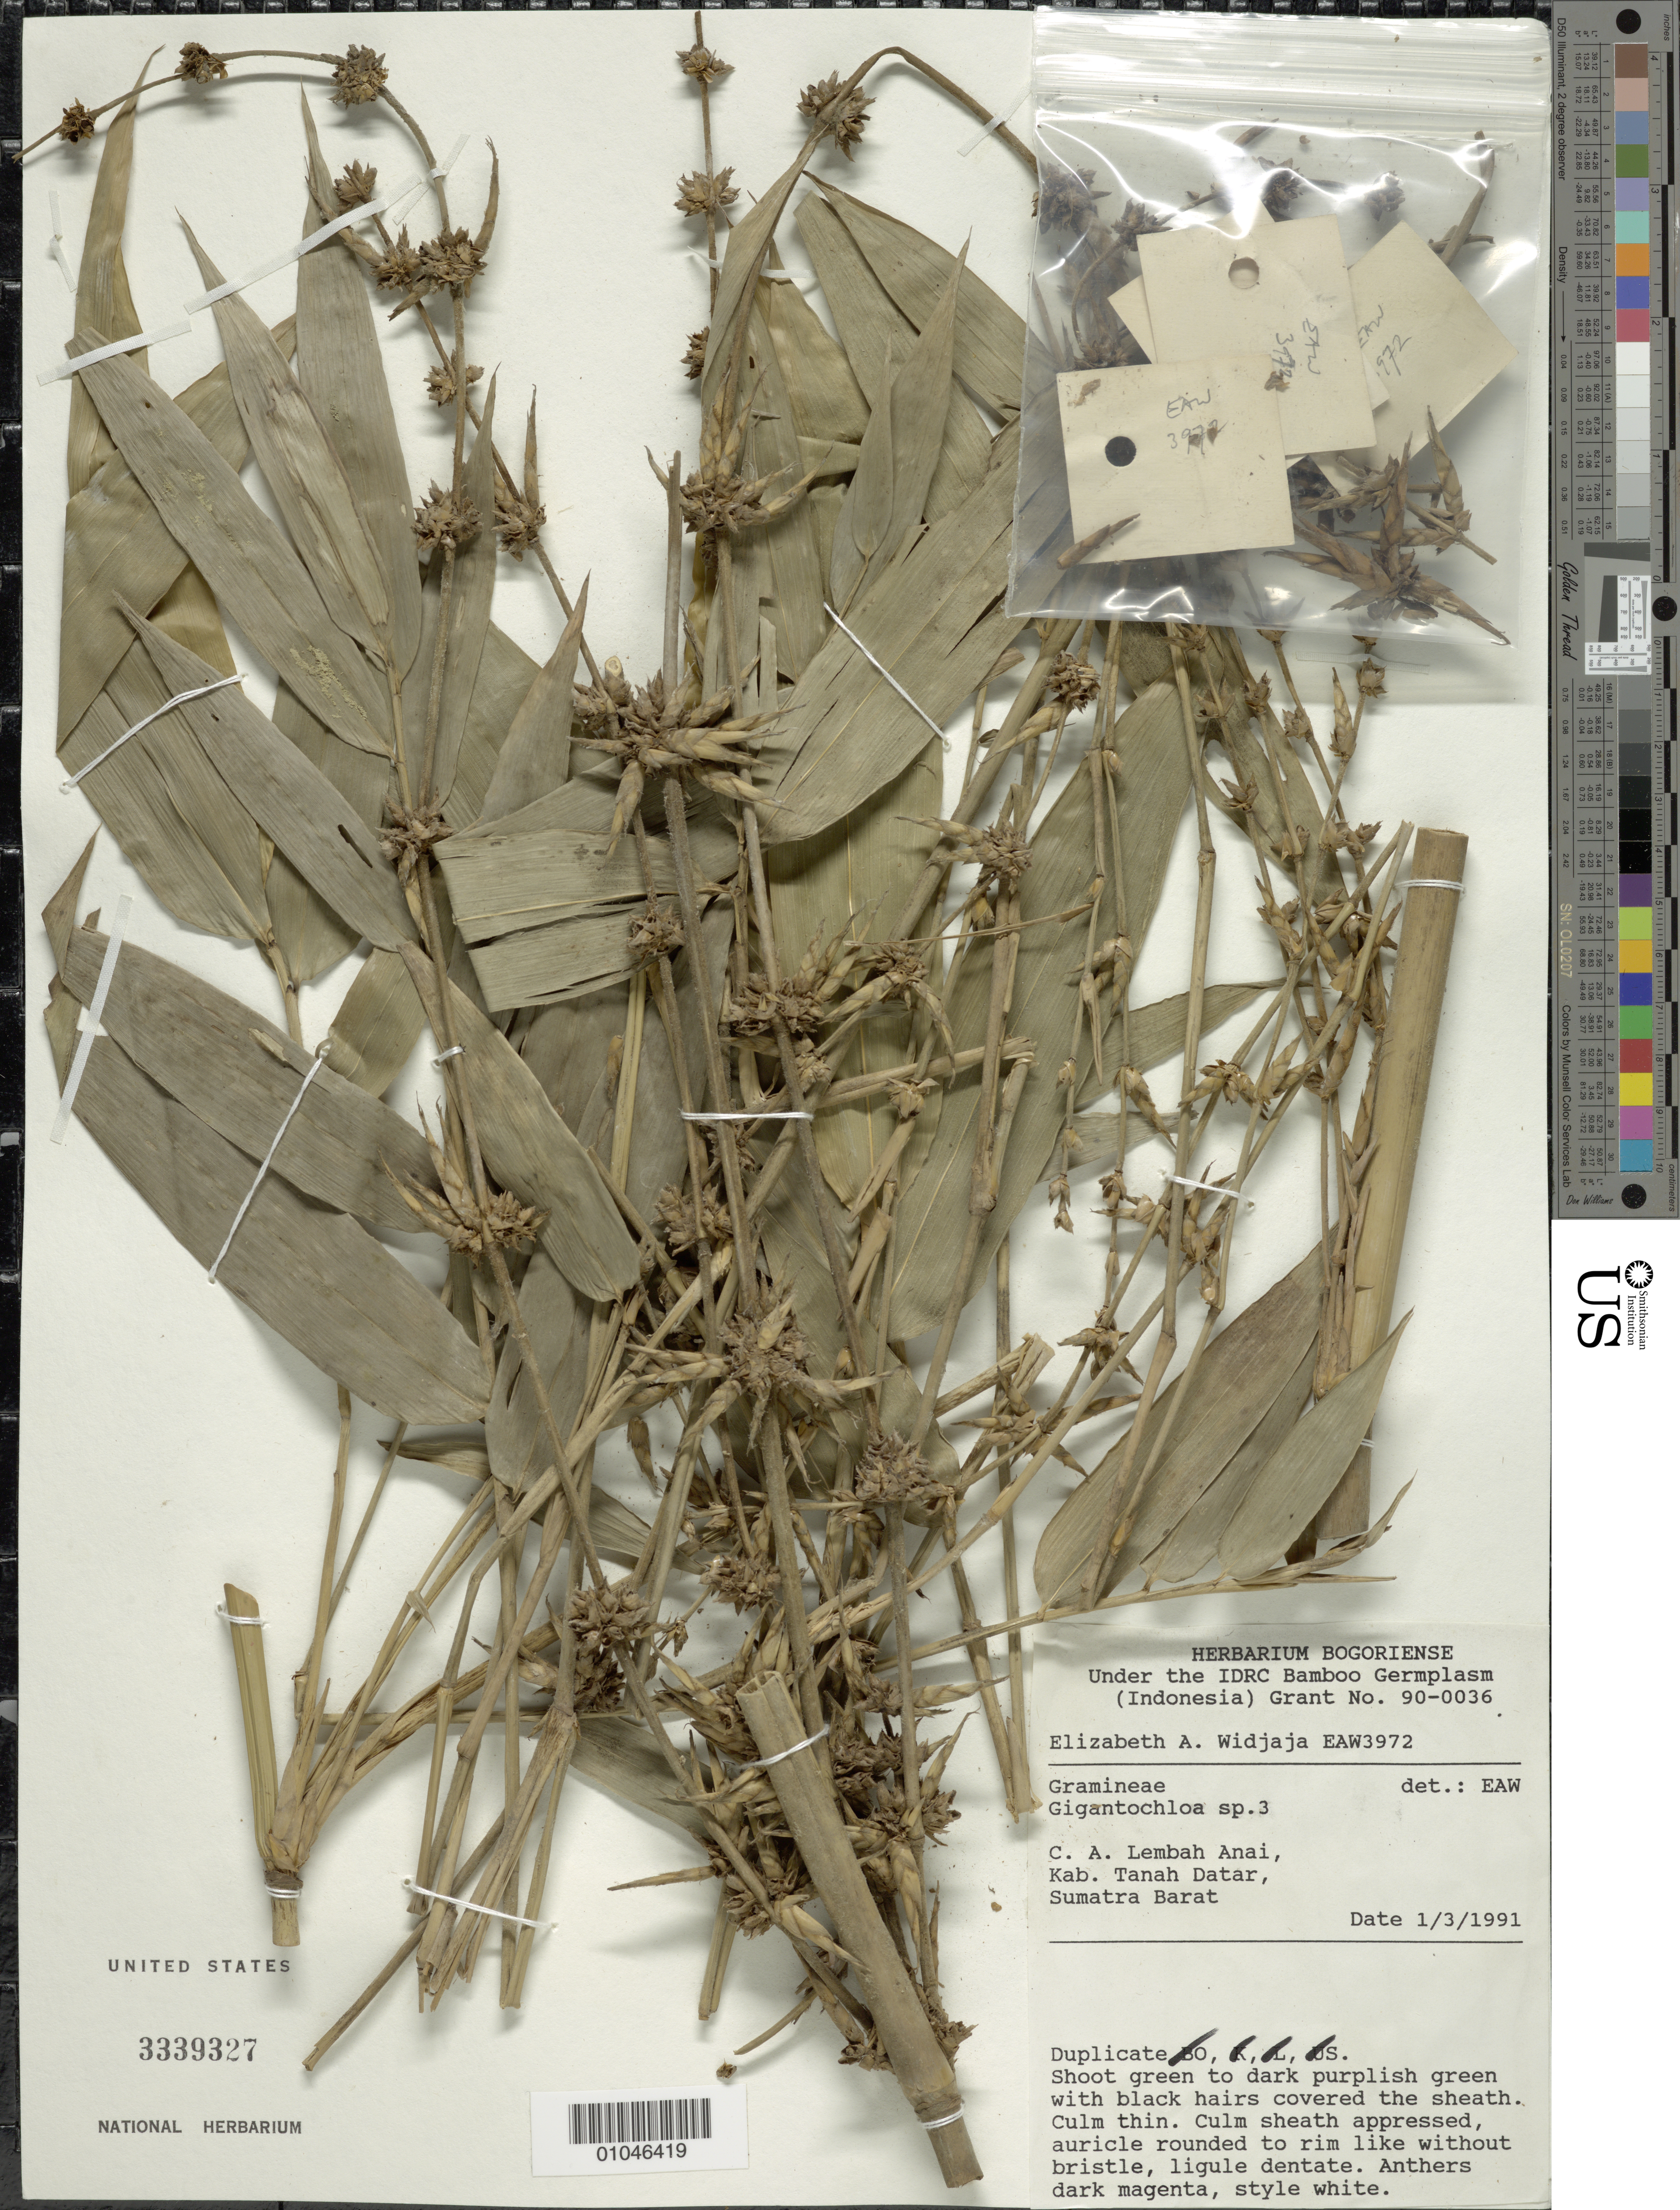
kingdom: Plantae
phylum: Tracheophyta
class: Liliopsida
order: Poales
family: Poaceae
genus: Gigantochloa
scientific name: Gigantochloa sp.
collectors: E. A. Widjaja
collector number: EAW 3972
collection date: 1991-03-01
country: Indonesia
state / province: Sumatra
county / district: Sumatera Barat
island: Sumatra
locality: C. A. Lembah Anai, Kab. Tanah Datar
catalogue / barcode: US 3339327